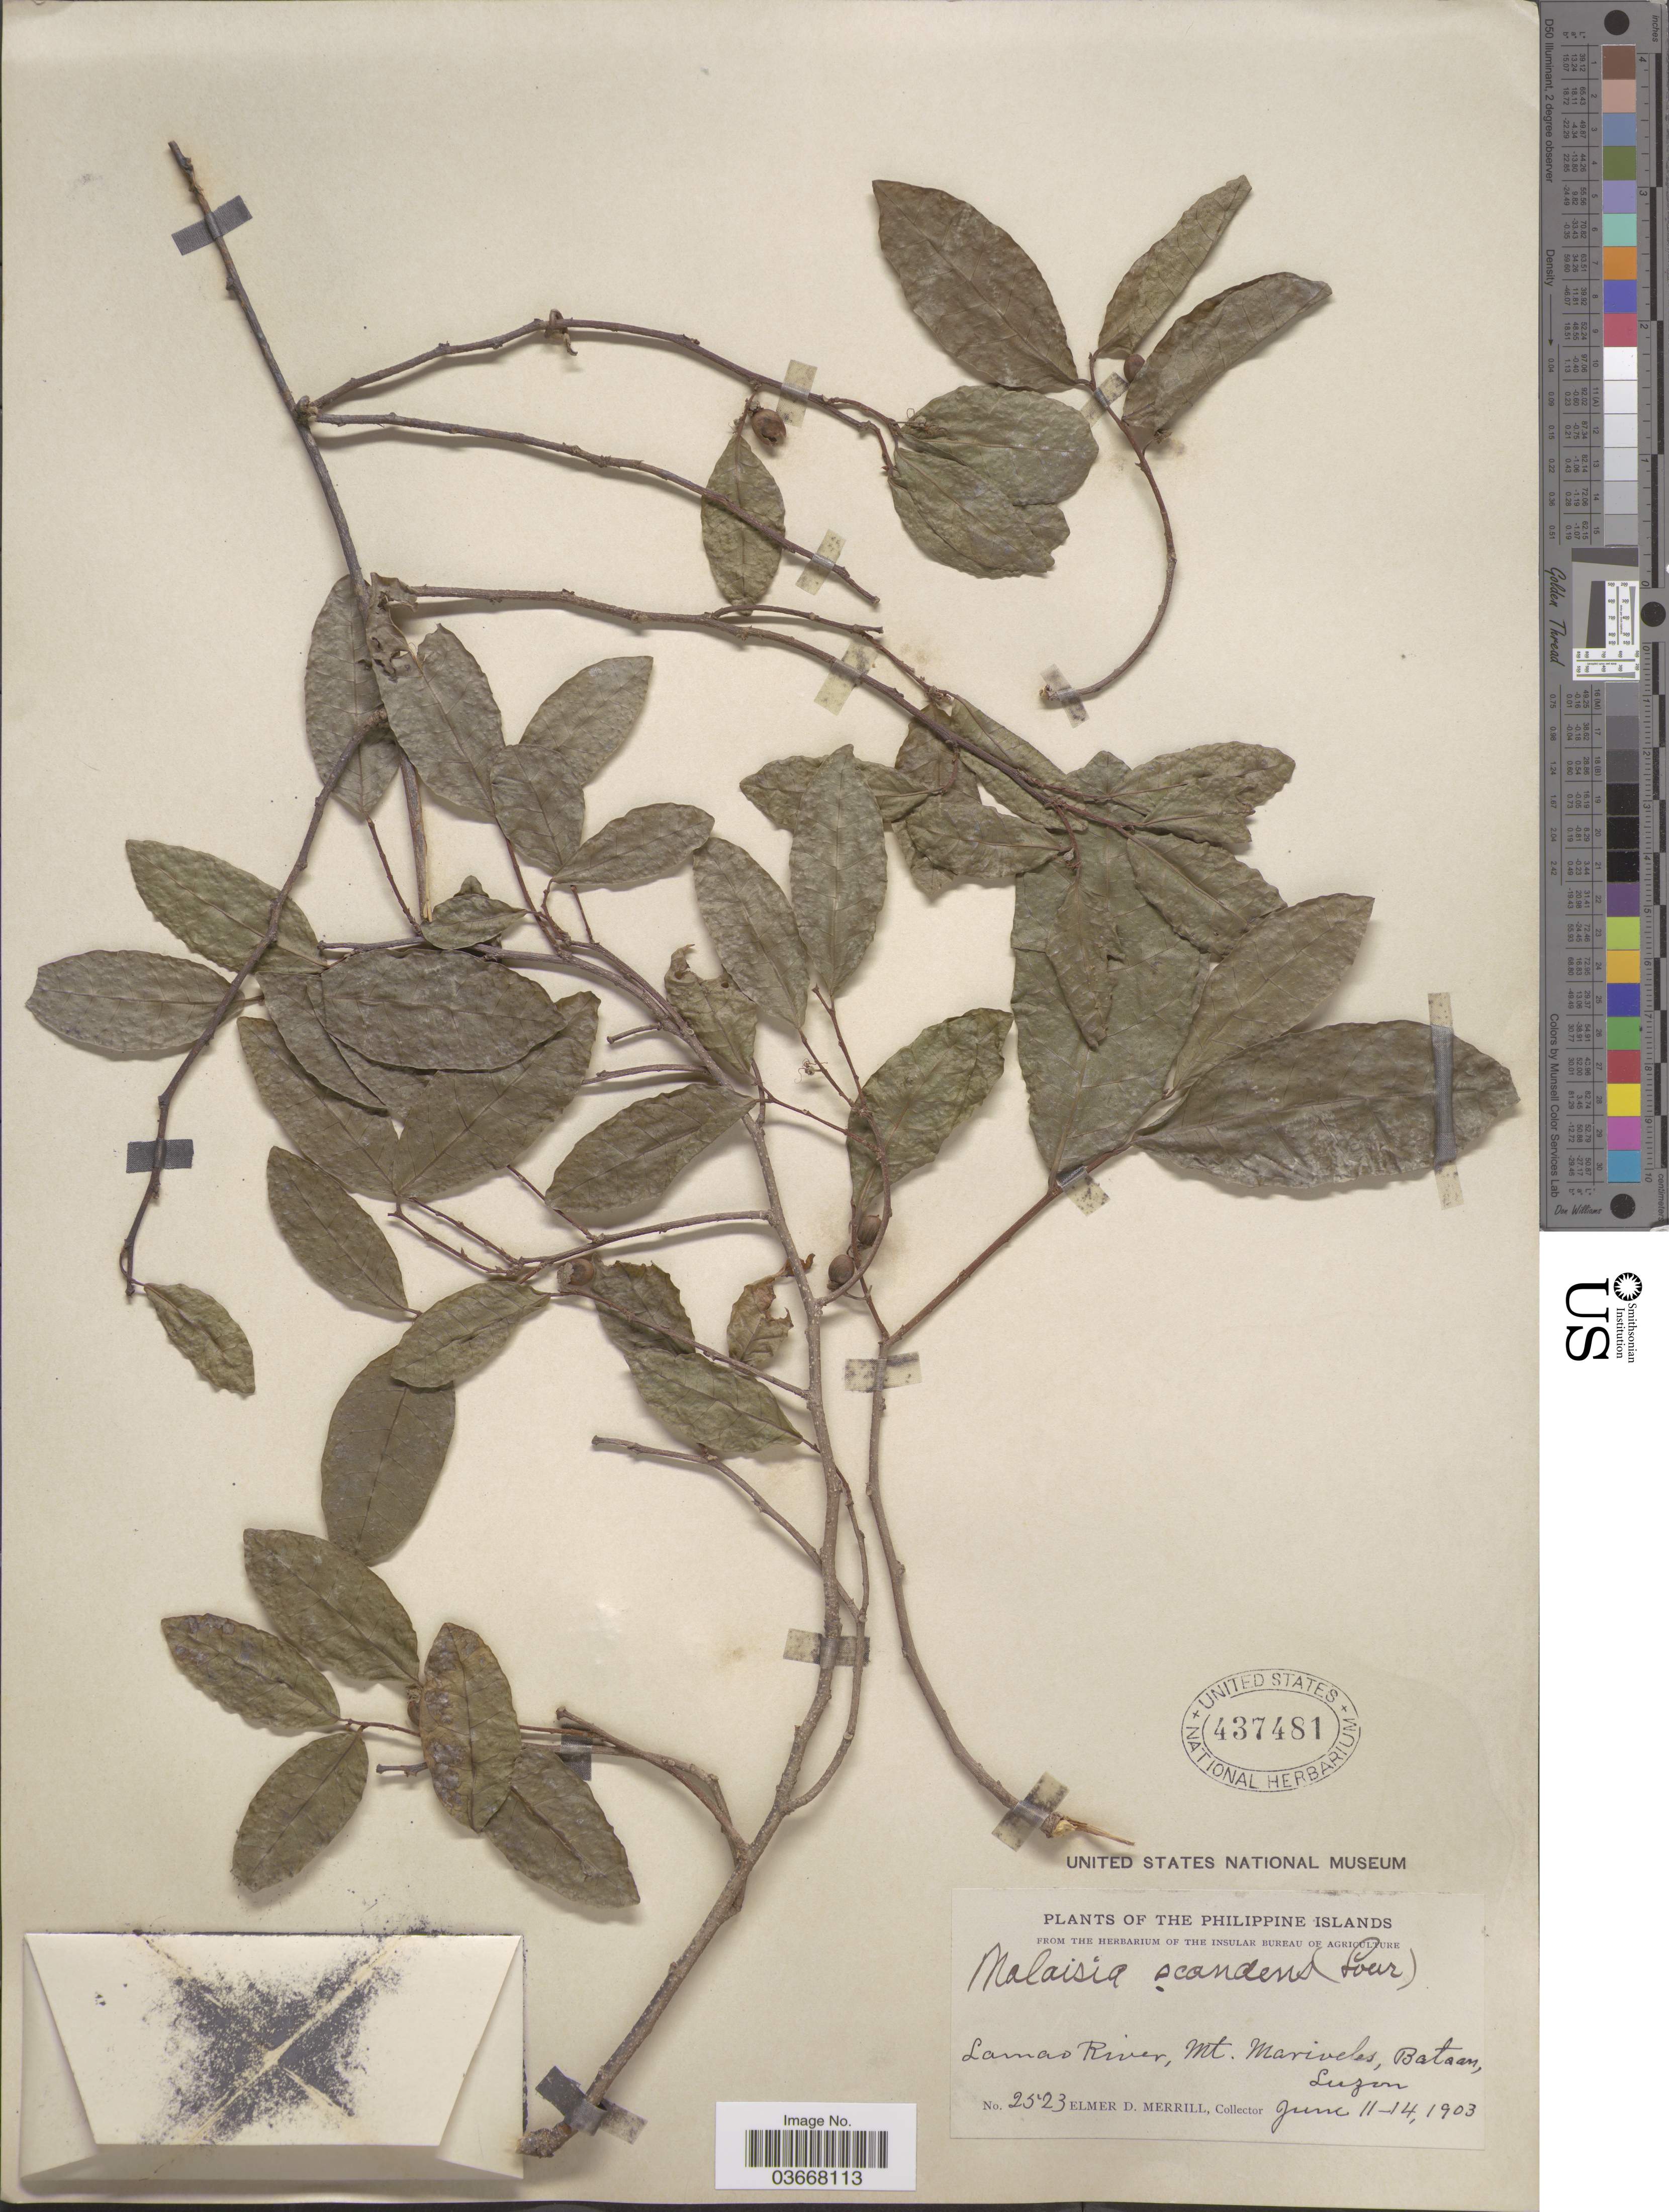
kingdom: Plantae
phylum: Tracheophyta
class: Magnoliopsida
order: Rosales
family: Moraceae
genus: Malaisia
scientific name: Malaisia scandens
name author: (Lour.) Planch.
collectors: E. D. Merrill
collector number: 2523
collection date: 1903-06-11/1903-06-14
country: Philippines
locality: Lamao River, Mt. Mariveles, Bataan, Luzon.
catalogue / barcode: US 437481